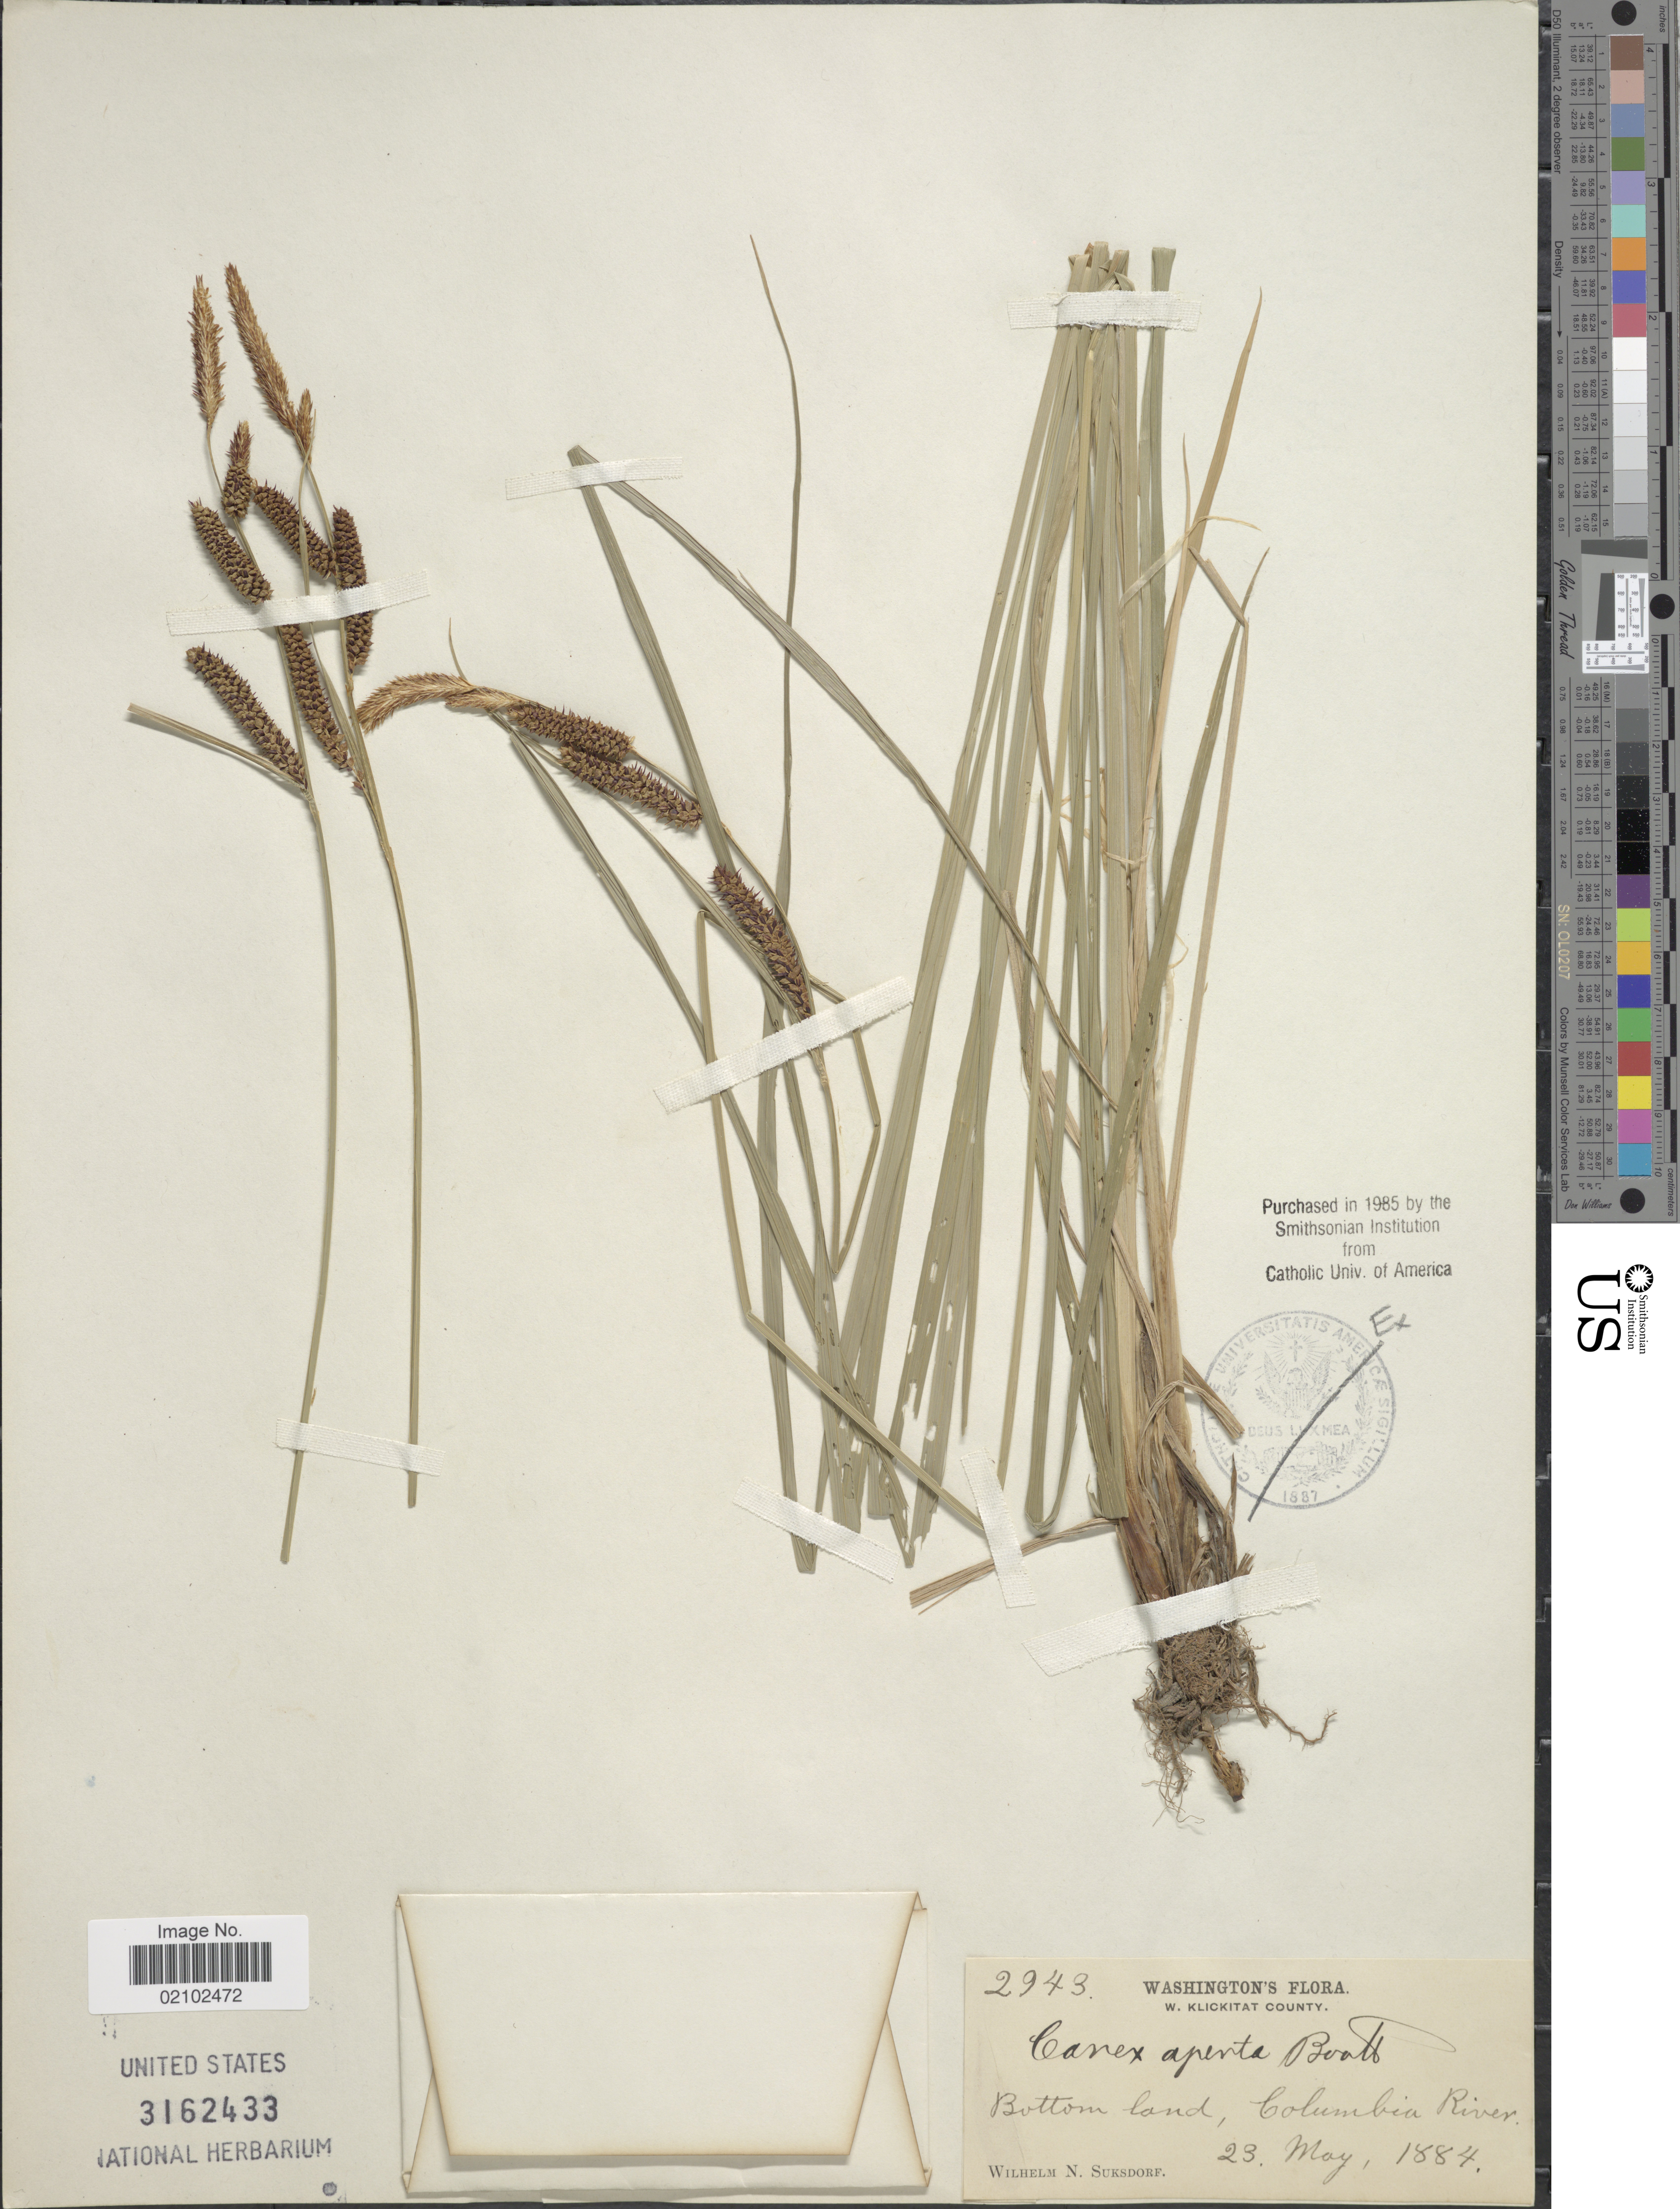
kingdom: Plantae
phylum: Tracheophyta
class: Liliopsida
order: Poales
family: Cyperaceae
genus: Carex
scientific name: Carex aperta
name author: Boott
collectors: W. N. Suksdorf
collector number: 2943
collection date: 1884-05-23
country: United States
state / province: Washington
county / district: Klickitat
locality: W. Klickitat County, Bottom land, Columbia River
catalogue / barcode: US 3162433